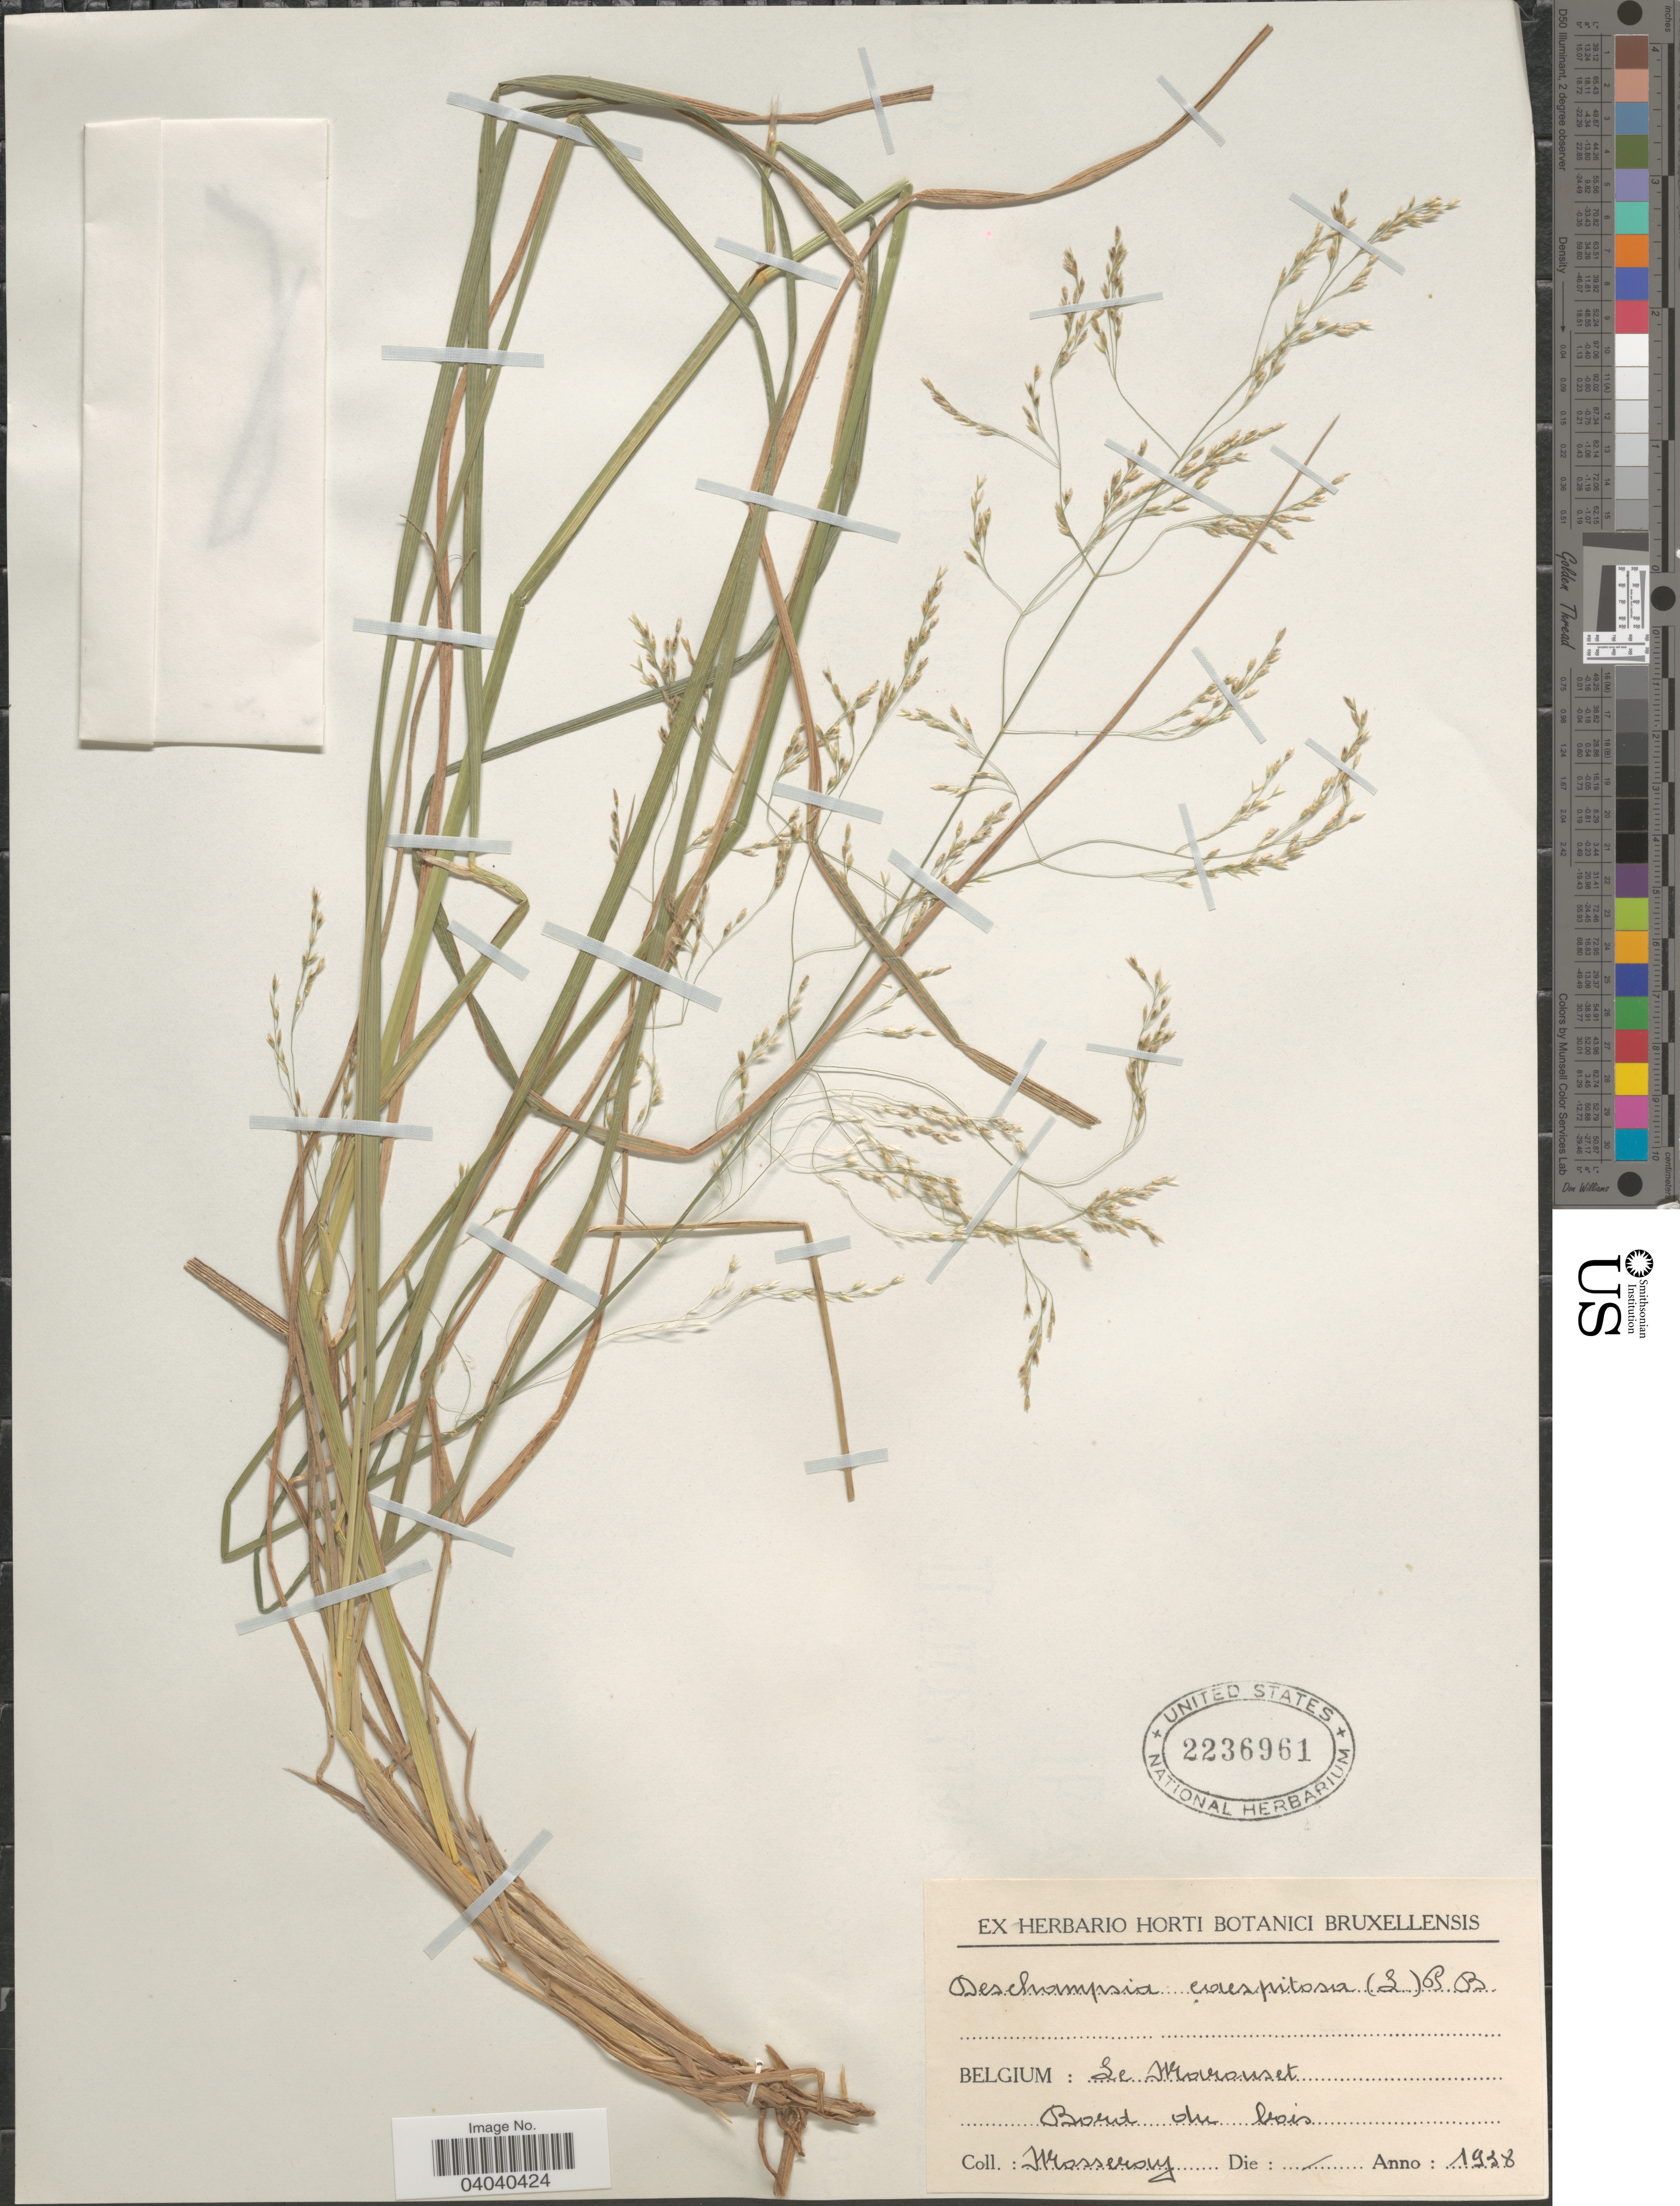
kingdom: Plantae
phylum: Tracheophyta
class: Liliopsida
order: Poales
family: Poaceae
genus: Deschampsia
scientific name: Deschampsia cespitosa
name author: (L.) P. Beauv.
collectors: Mosseray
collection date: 1938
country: Belgium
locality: Le Marouset.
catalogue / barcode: US 2236961